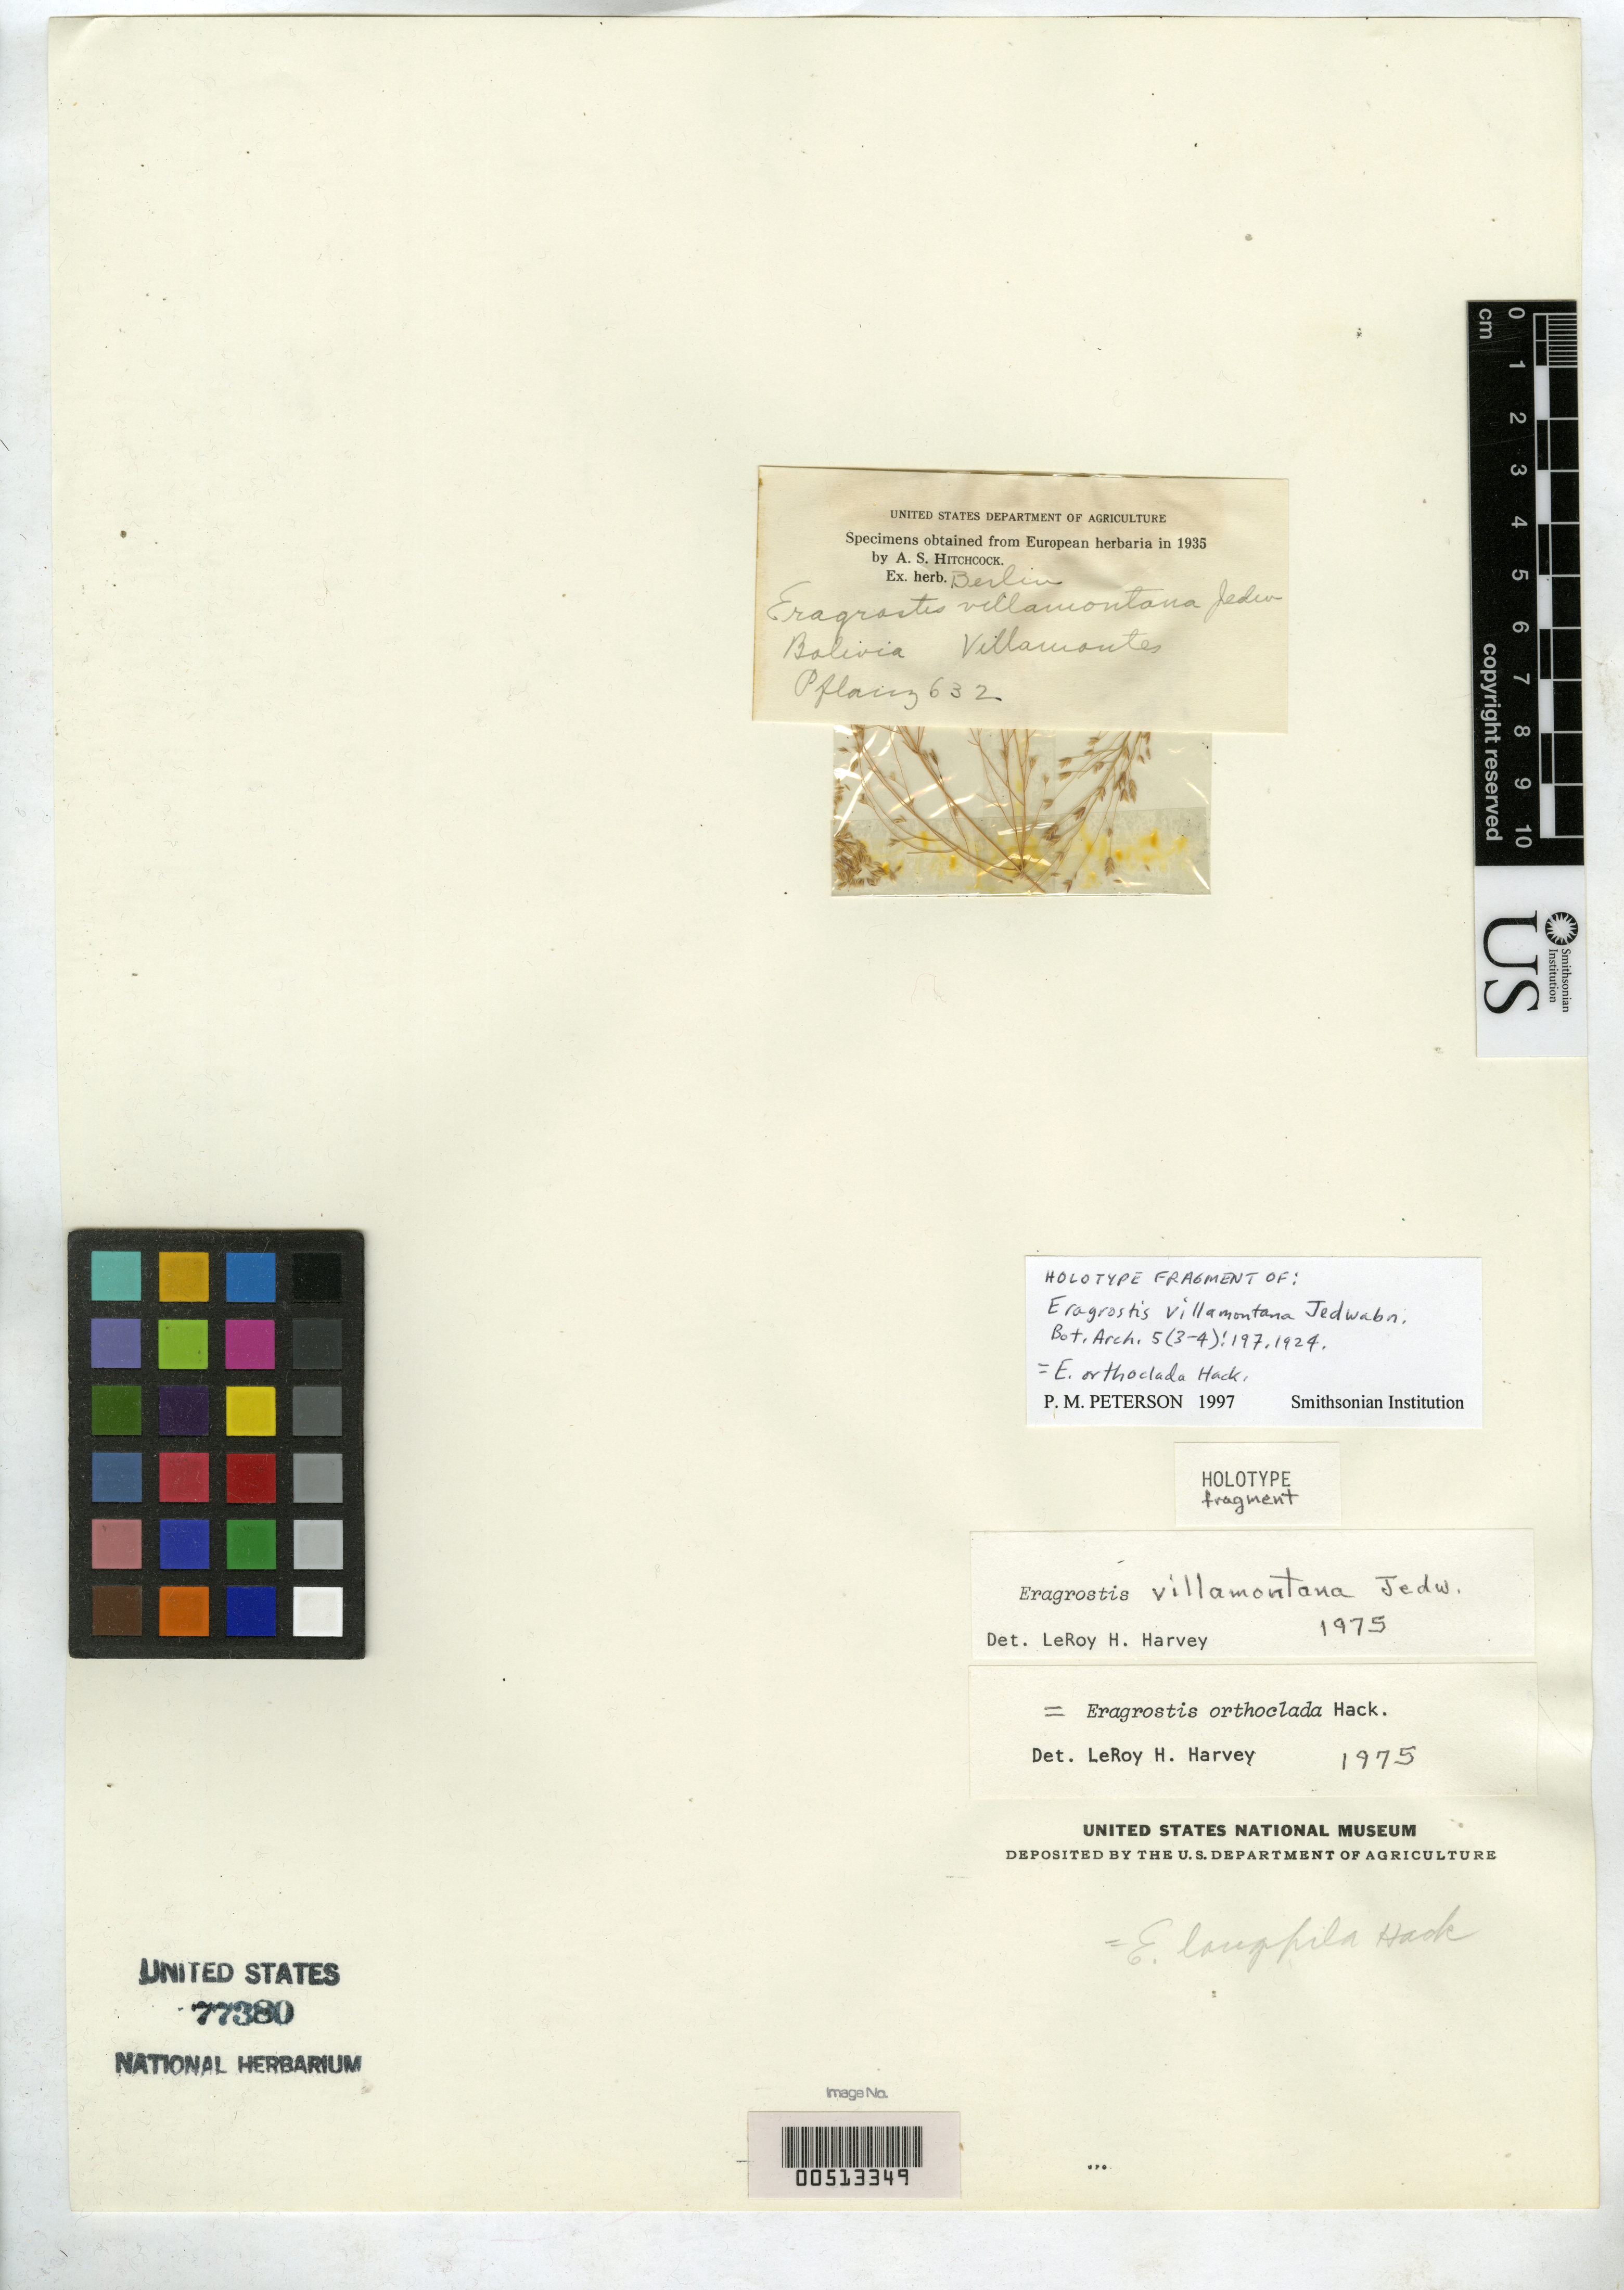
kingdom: Plantae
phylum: Tracheophyta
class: Liliopsida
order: Poales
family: Poaceae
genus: Eragrostis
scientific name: Eragrostis villamontana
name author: Jedwabn.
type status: Type Fragment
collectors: K. Pflanz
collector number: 632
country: Bolivia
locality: Villa Montes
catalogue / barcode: US 77380